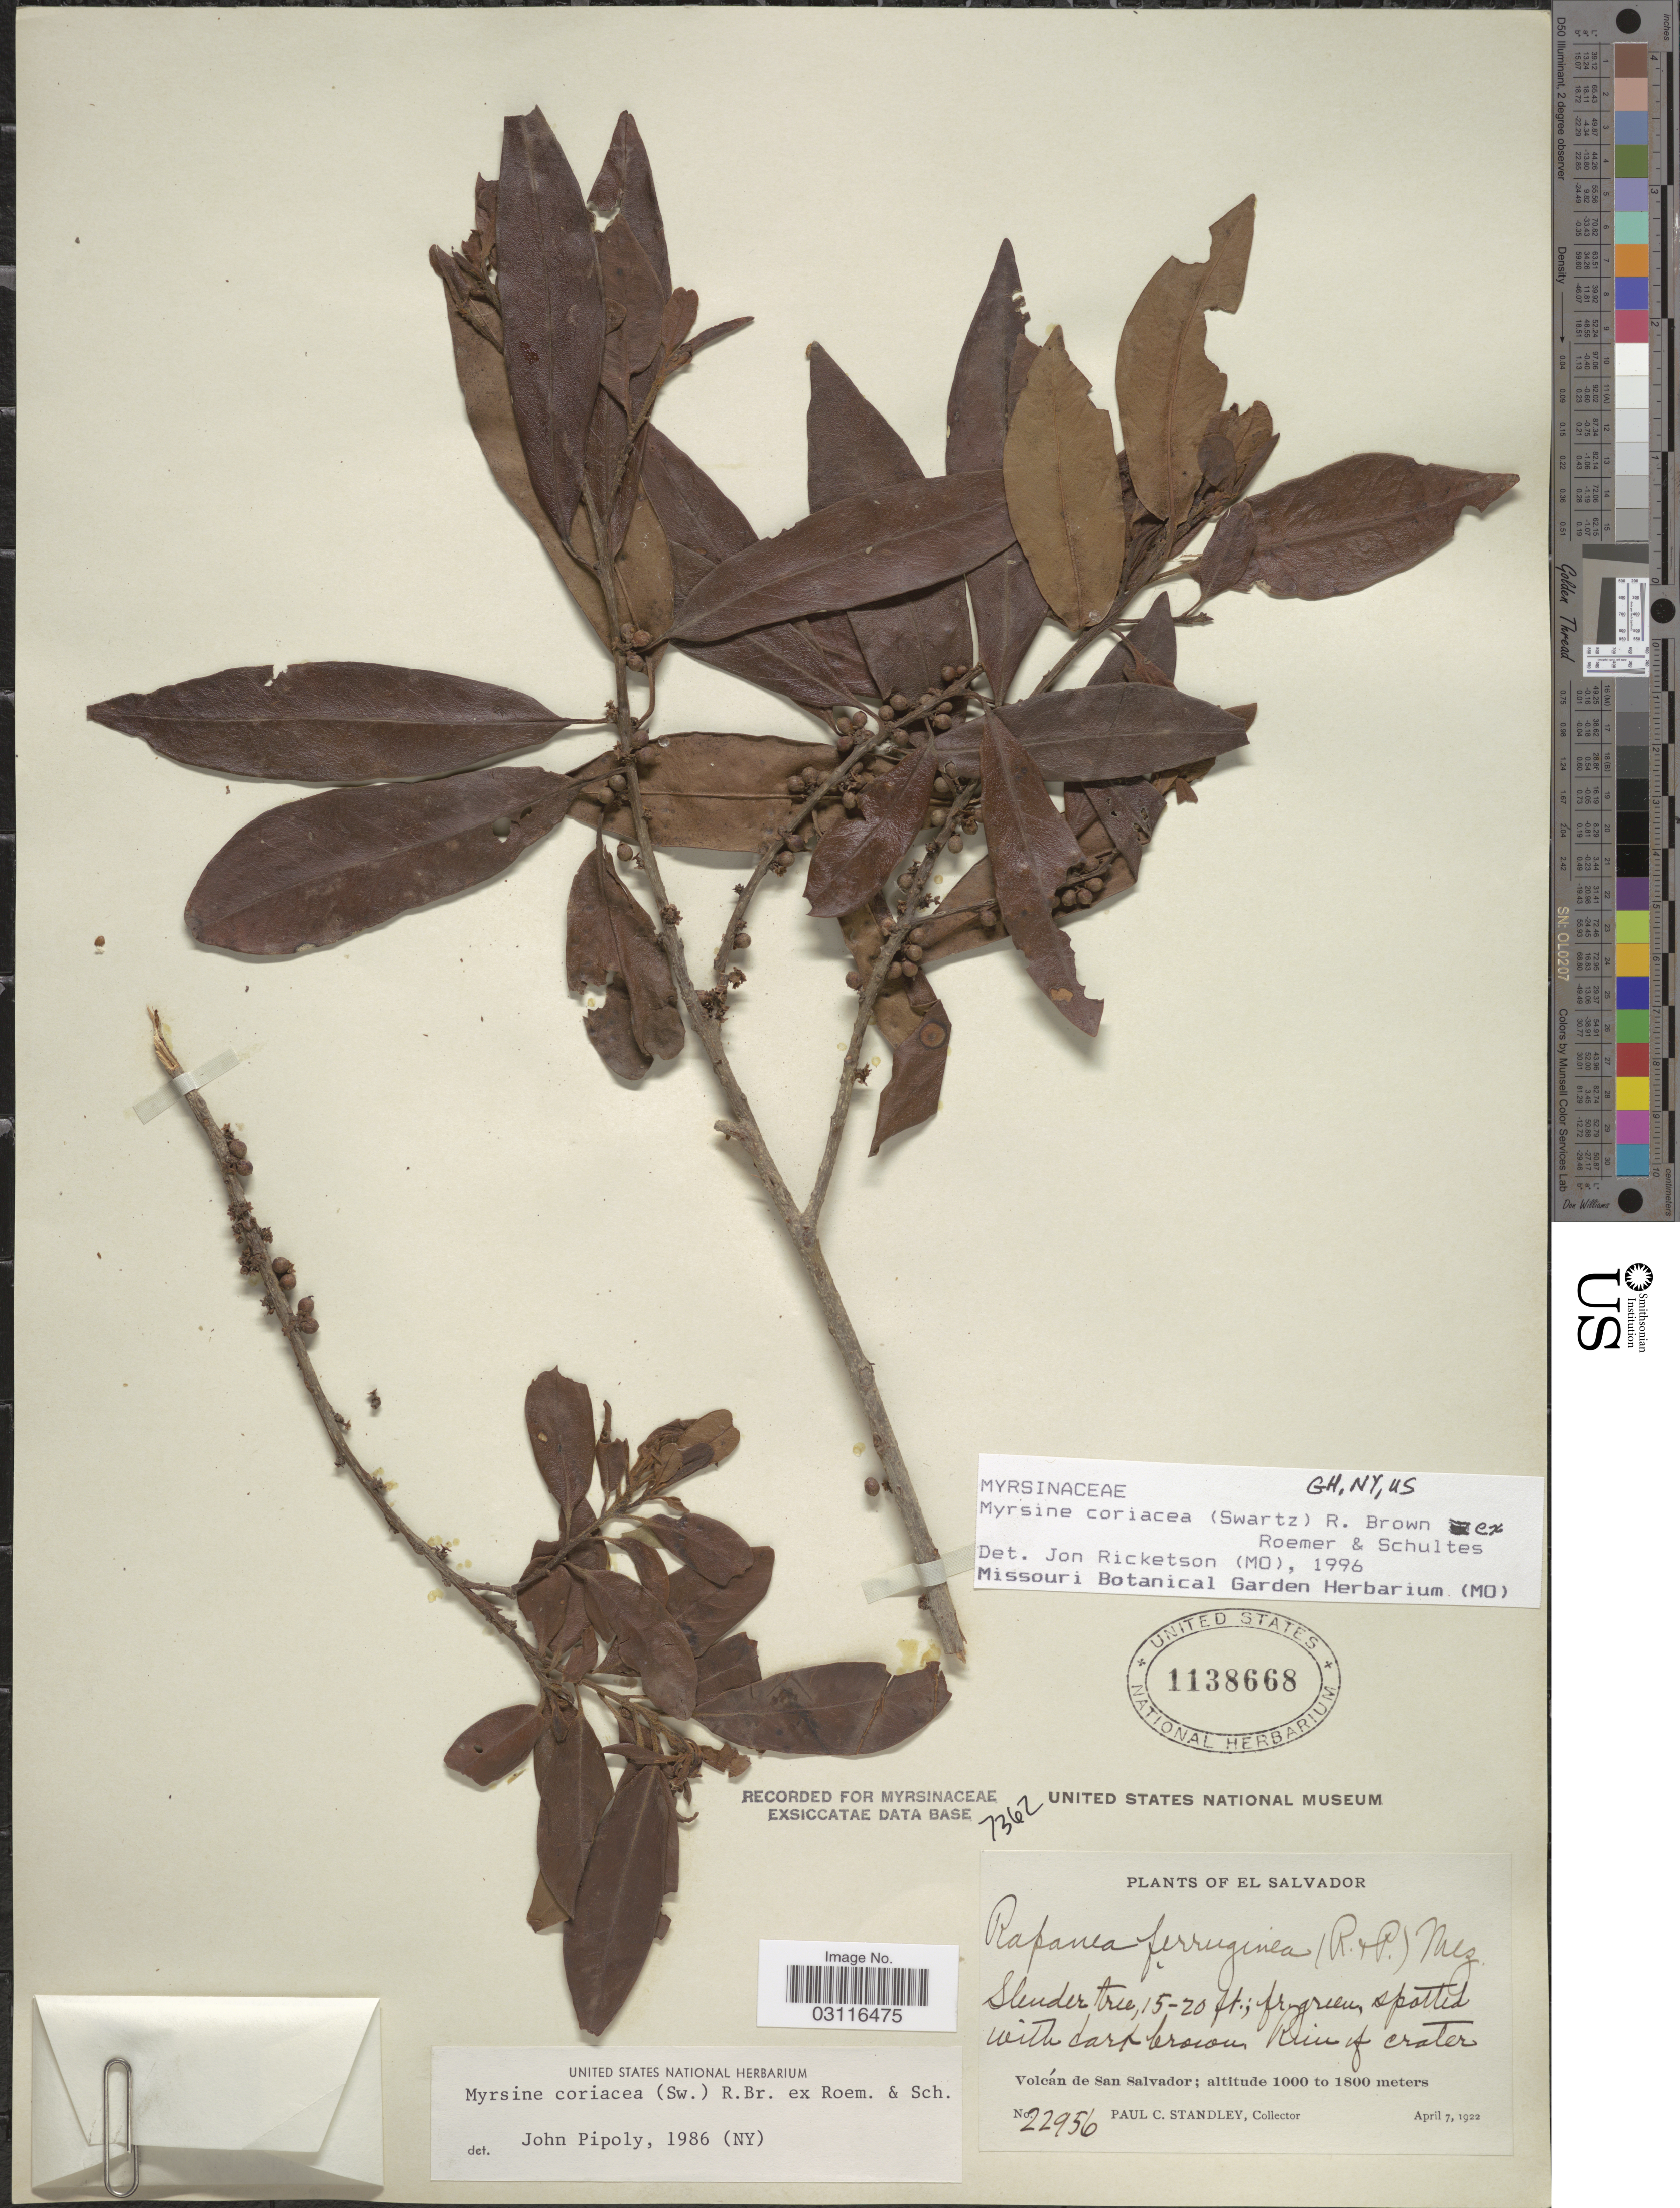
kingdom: Plantae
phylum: Tracheophyta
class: Magnoliopsida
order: Ericales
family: Primulaceae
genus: Myrsine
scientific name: Myrsine coriacea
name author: (Sw.) R. Br. ex Roem. & Schult.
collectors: P. C. Standley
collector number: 22956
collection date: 1922-04-07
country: El Salvador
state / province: San Salvador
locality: Volcán de San Salvador.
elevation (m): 1000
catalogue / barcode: US 1138668